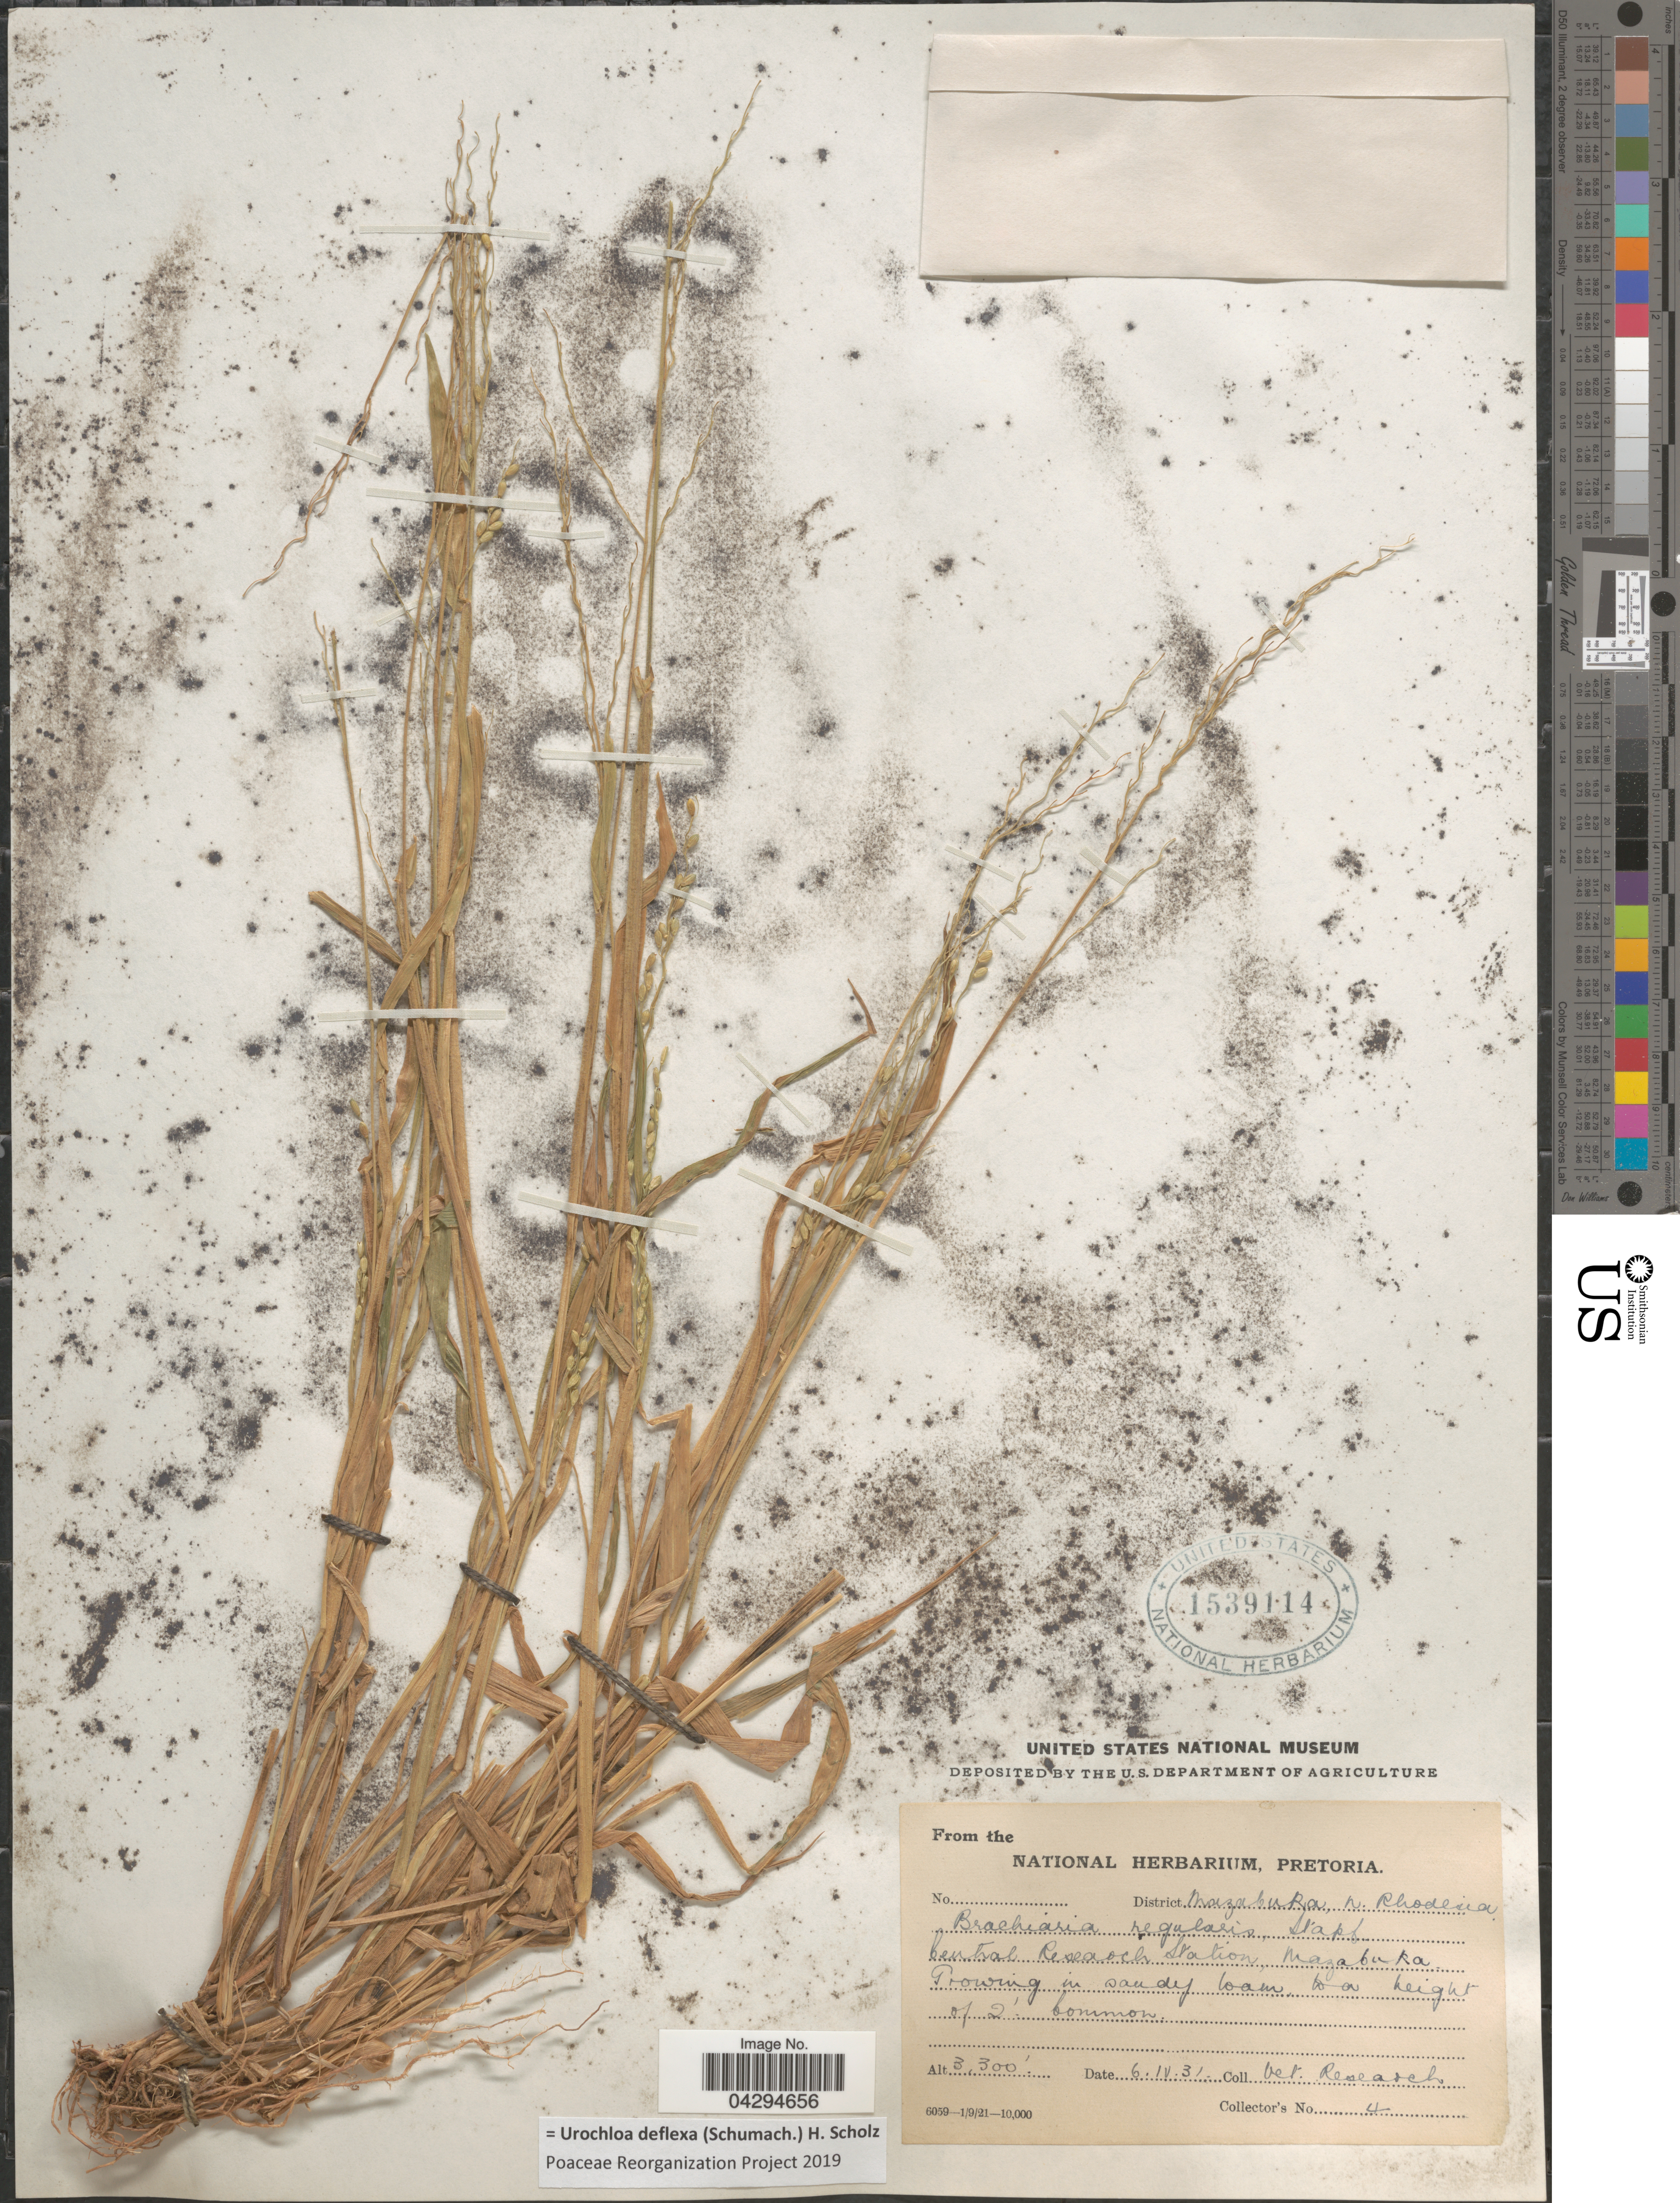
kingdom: Plantae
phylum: Tracheophyta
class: Liliopsida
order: Poales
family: Poaceae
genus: Urochloa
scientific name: Urochloa deflexa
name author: (Schumach.) H. Scholz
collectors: National Herbarium Pretoria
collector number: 4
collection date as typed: Transcribed d/m/y: 6/4/31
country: Zambia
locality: District Mazabuka, N. Rhodesia. Central Research Station, Mazabuka.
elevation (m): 1006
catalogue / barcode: US 1539114